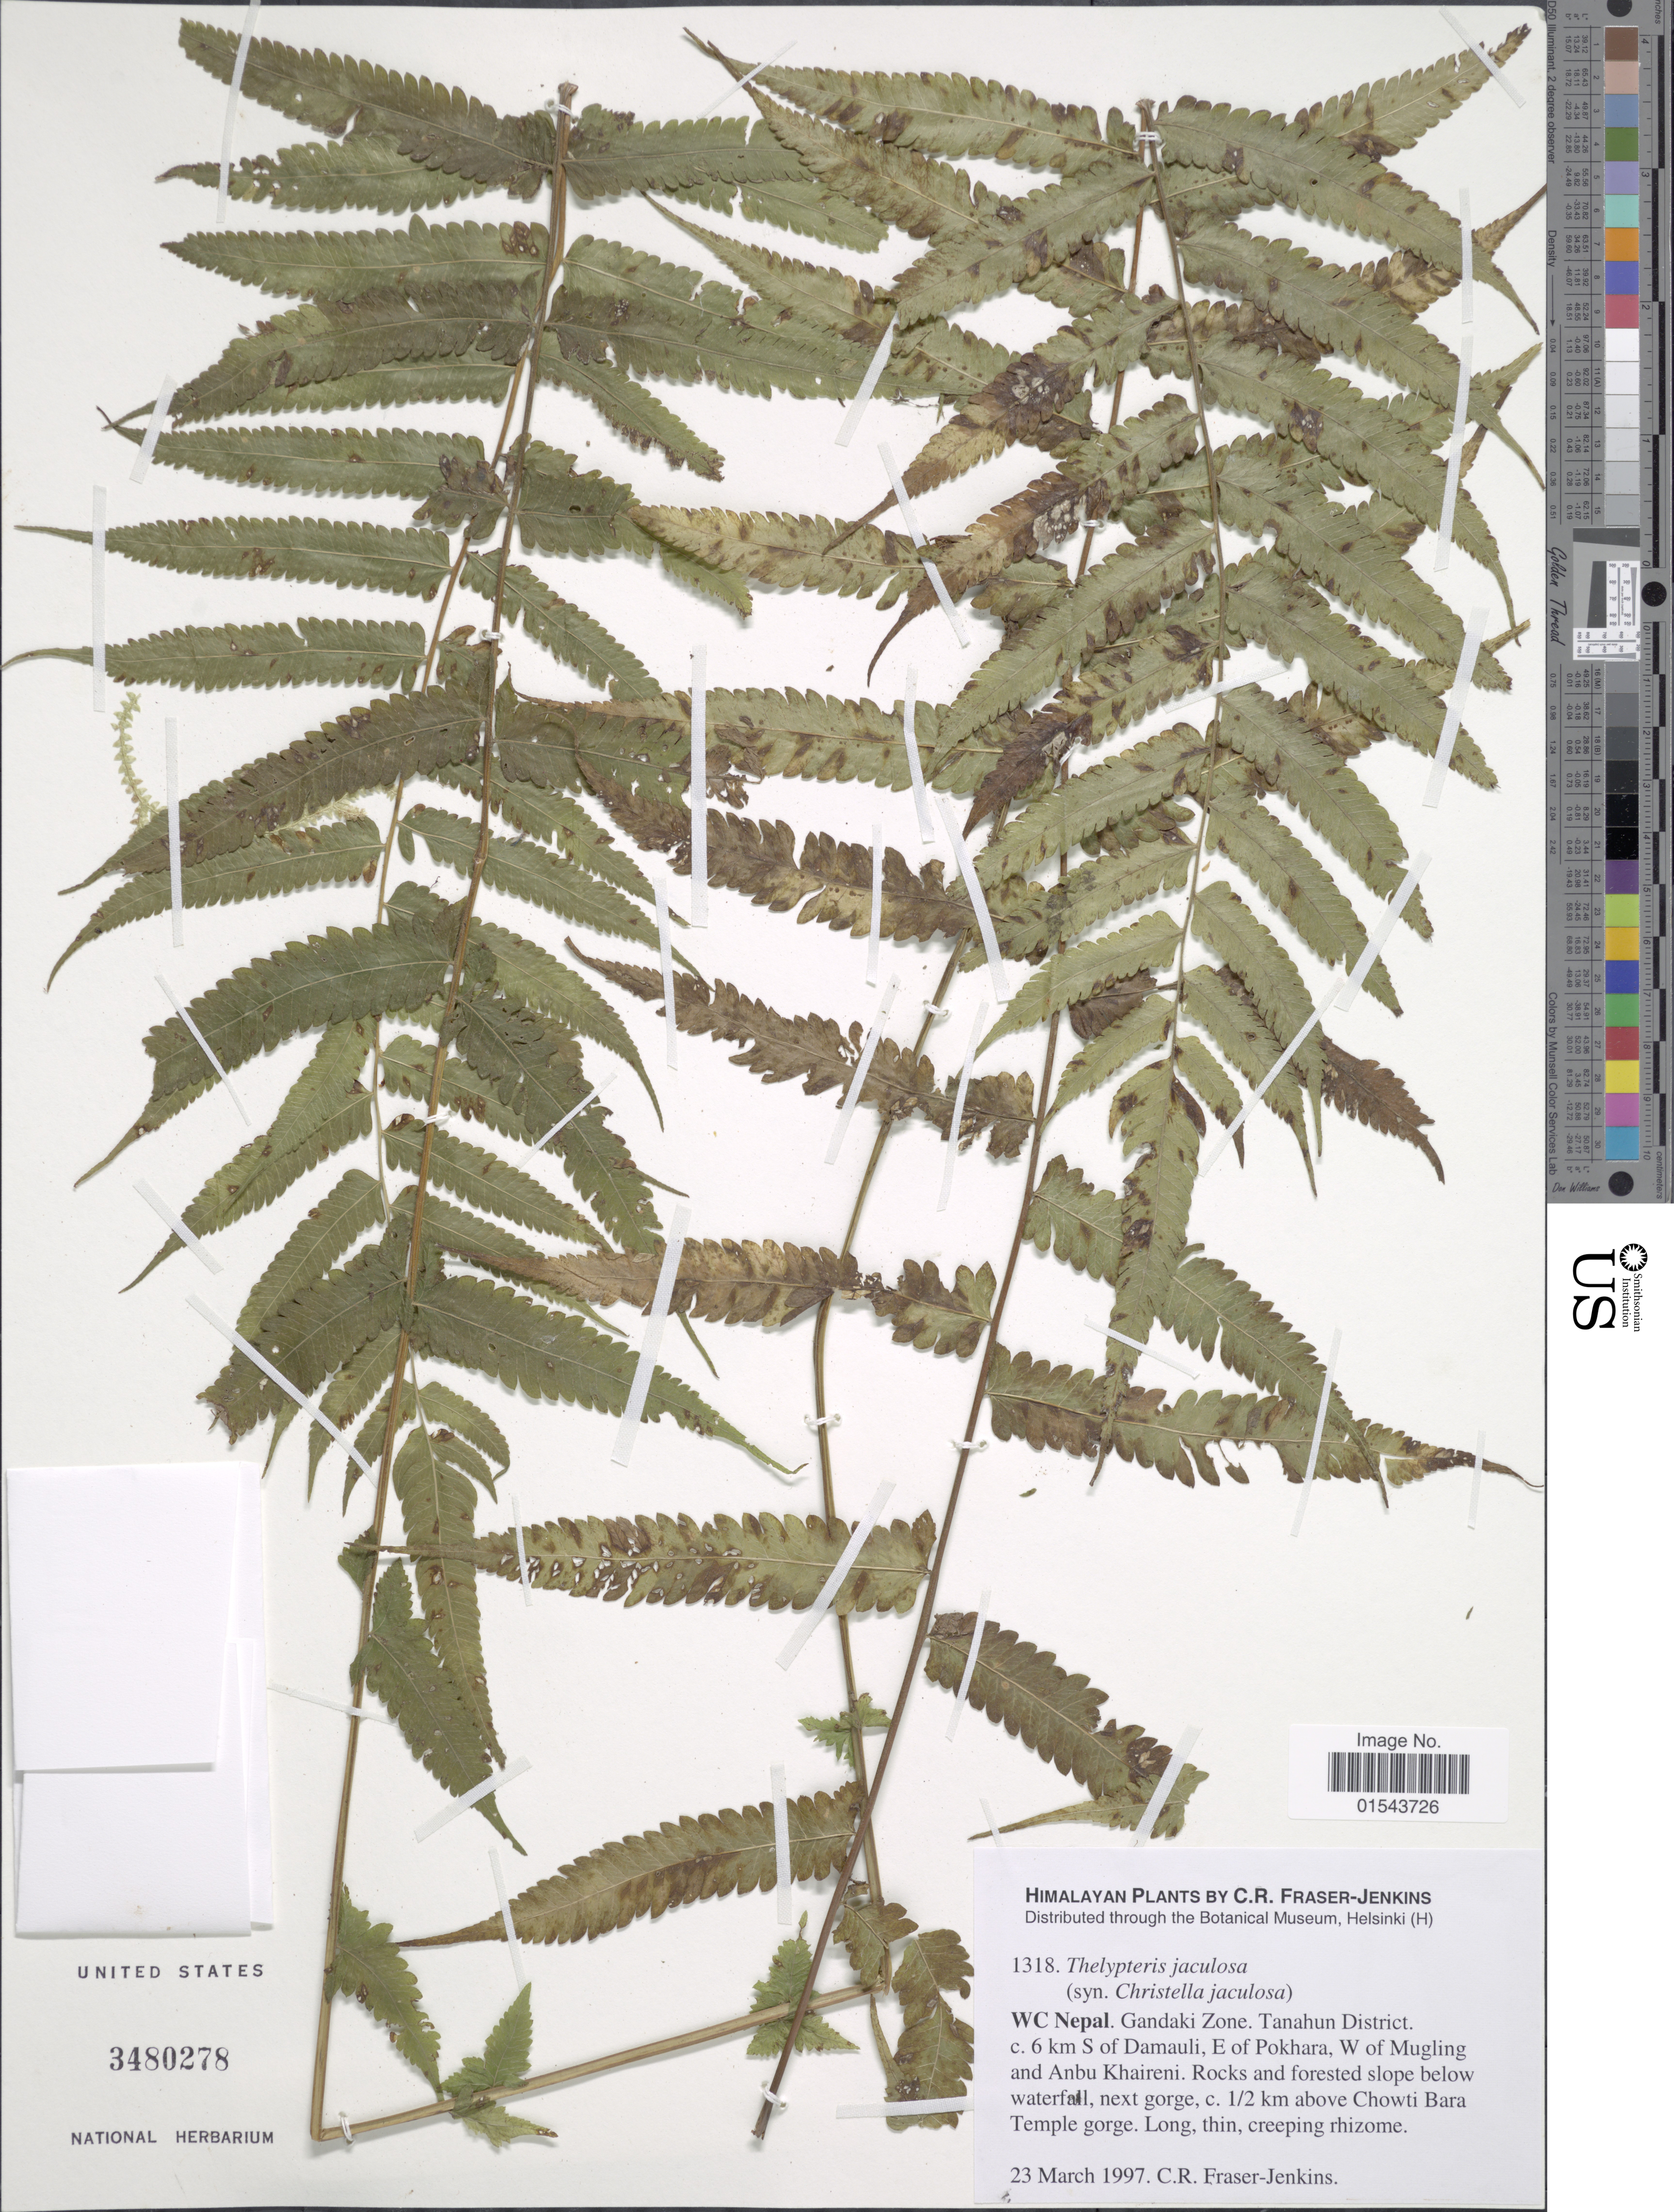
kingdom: Plantae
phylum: Tracheophyta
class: Polypodiopsida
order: Polypodiales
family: Thelypteridaceae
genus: Christella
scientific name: Christella jaculosa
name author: (Christ) Holttum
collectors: C. R. Fraser-Jenkins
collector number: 1318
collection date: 1997-03-23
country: Nepal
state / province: Gandaki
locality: WC Nepal. Gandaki Zone. Tanahun District. 6 km S of Damauli, E of Pokhara, W of Mugling and Anbu Khaireni. Rocks and forested slope below waterfall, next gorge, 1/2 km above Chowti Bara Temple gorge. Himalaya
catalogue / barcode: US 3480278